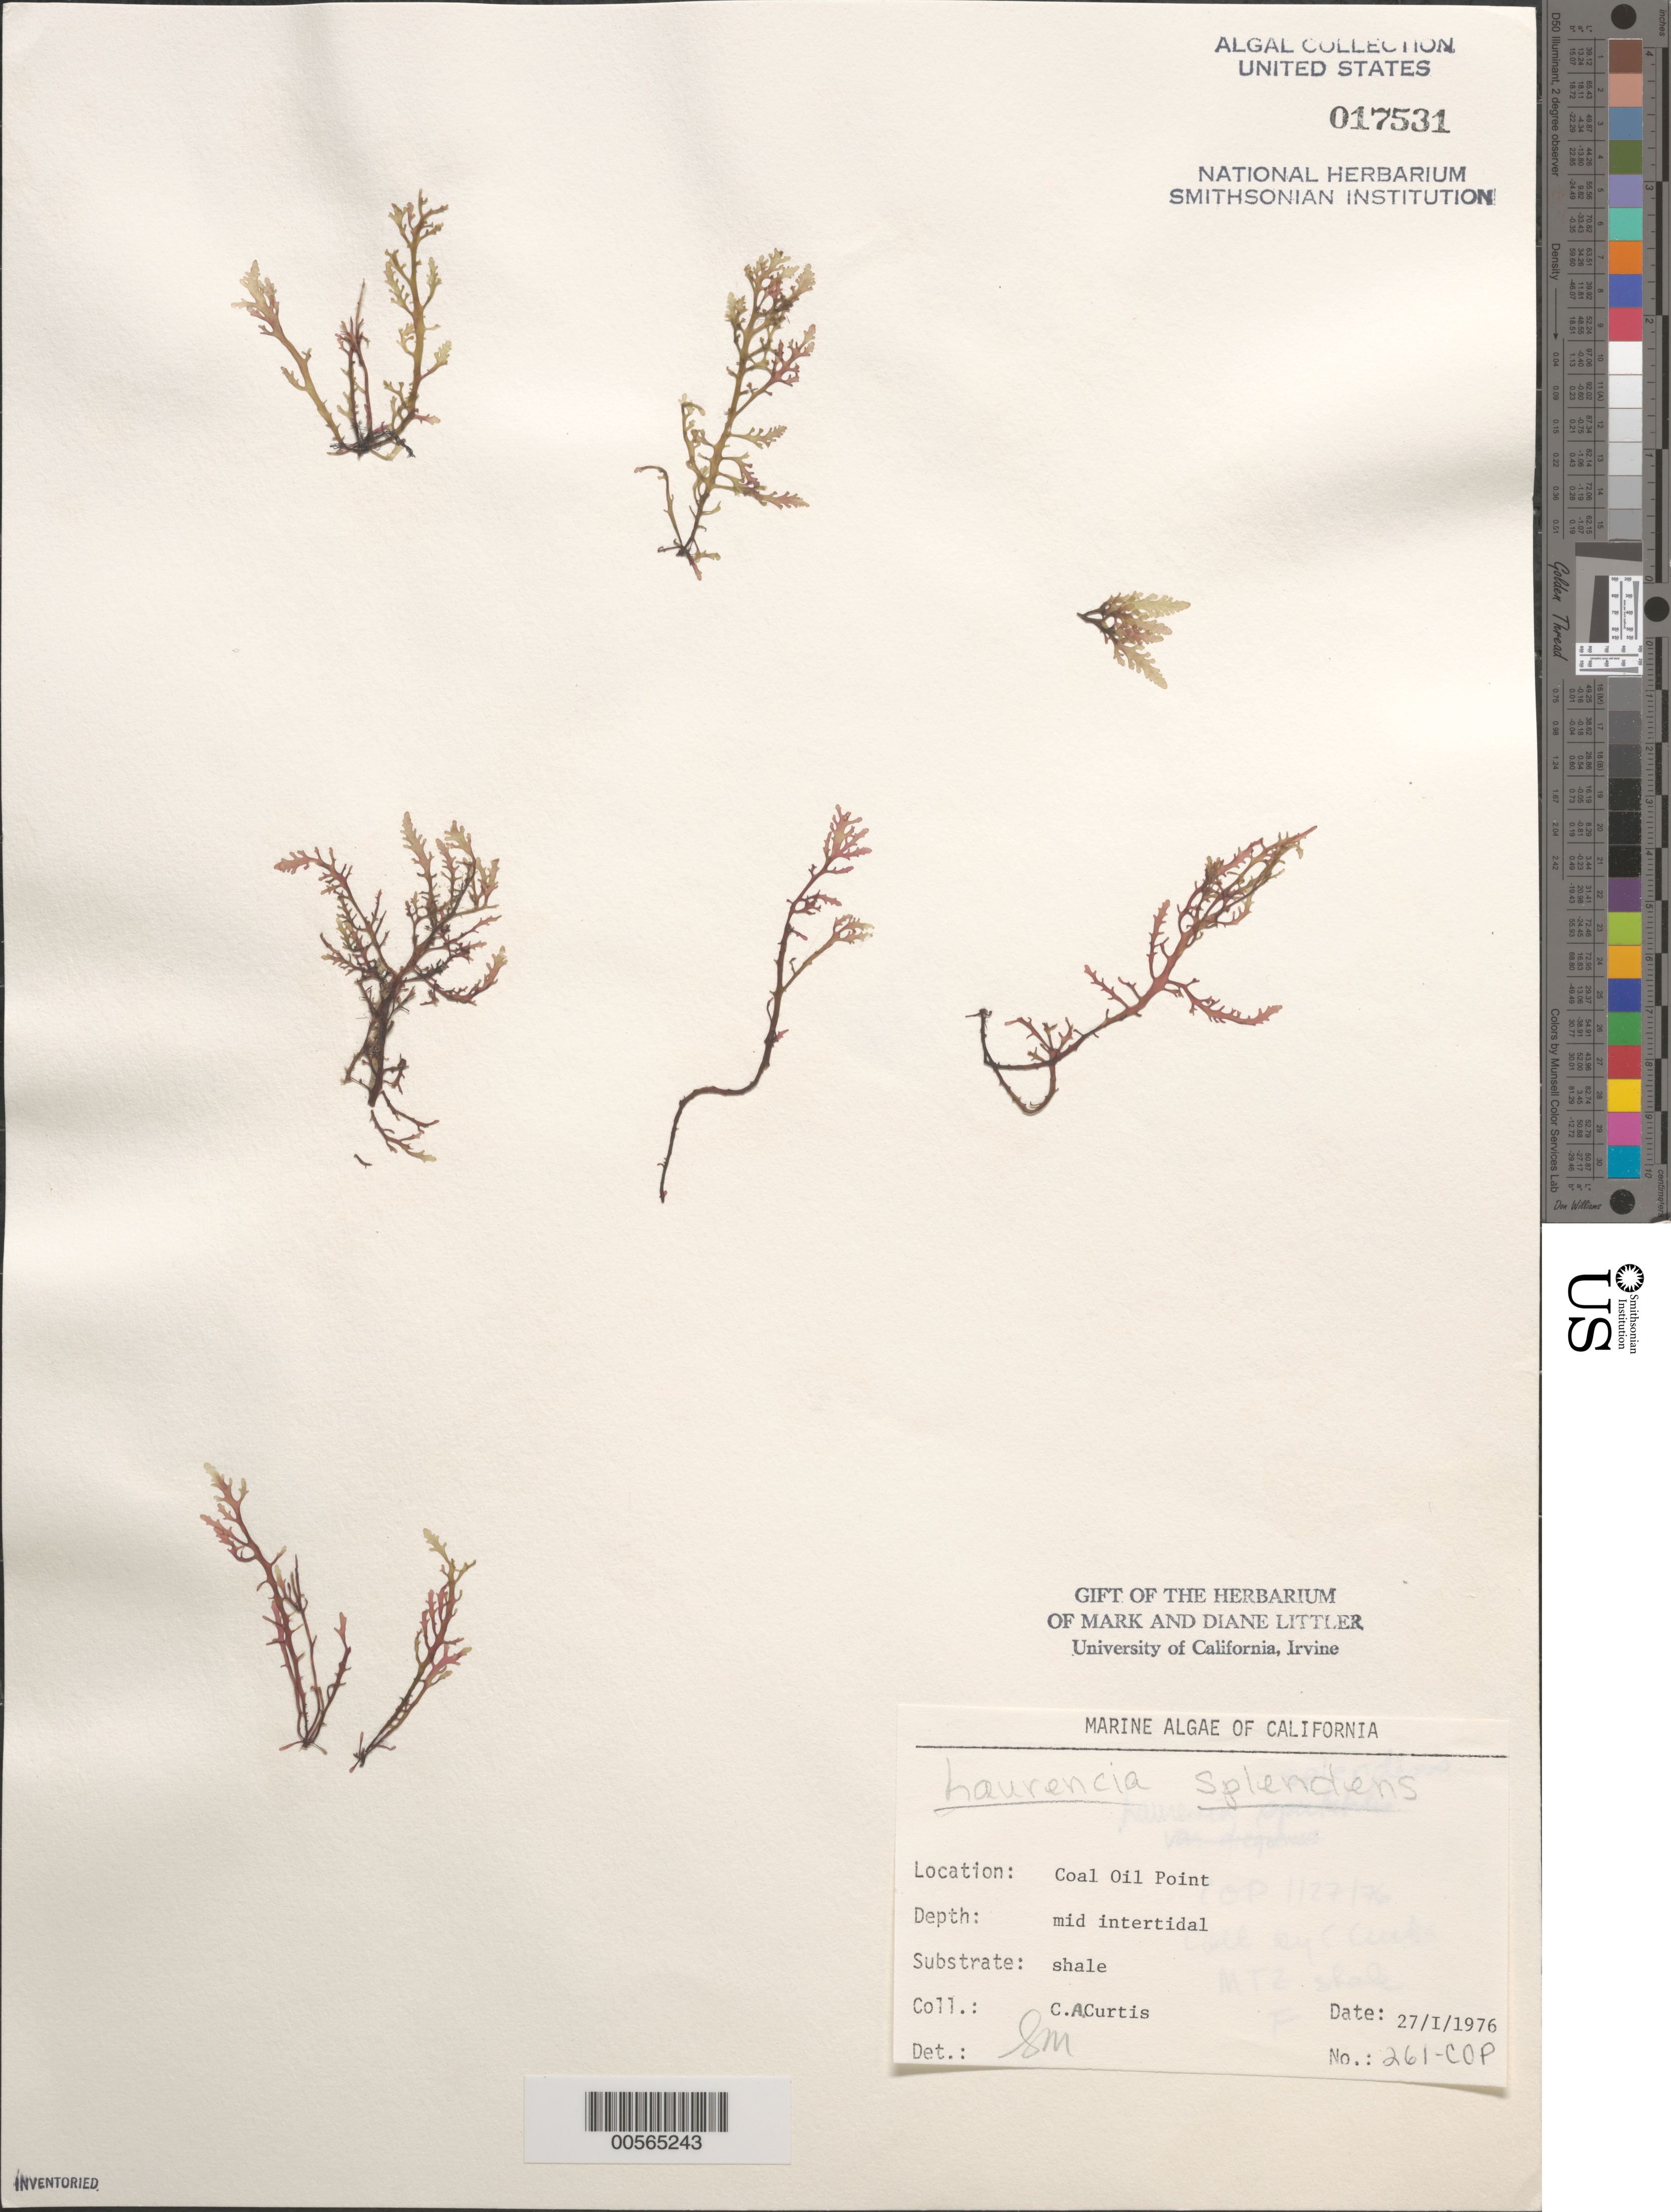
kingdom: Plantae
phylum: Rhodophyta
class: Florideophyceae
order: Ceramiales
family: Rhodomelaceae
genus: Osmundea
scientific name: Osmundea splendens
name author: (Hollenb.) K.W. Nam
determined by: Algae name updating Project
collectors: C. Curtis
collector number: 261-cop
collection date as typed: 27 Jan 1976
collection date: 1976-01-27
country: United States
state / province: California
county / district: Santa Barbara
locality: Coal Oil Point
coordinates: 34 24'27"N, 119 52'40"W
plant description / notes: BLM-SOCALBIGHT Rocky Intertidal Survey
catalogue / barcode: US 17531